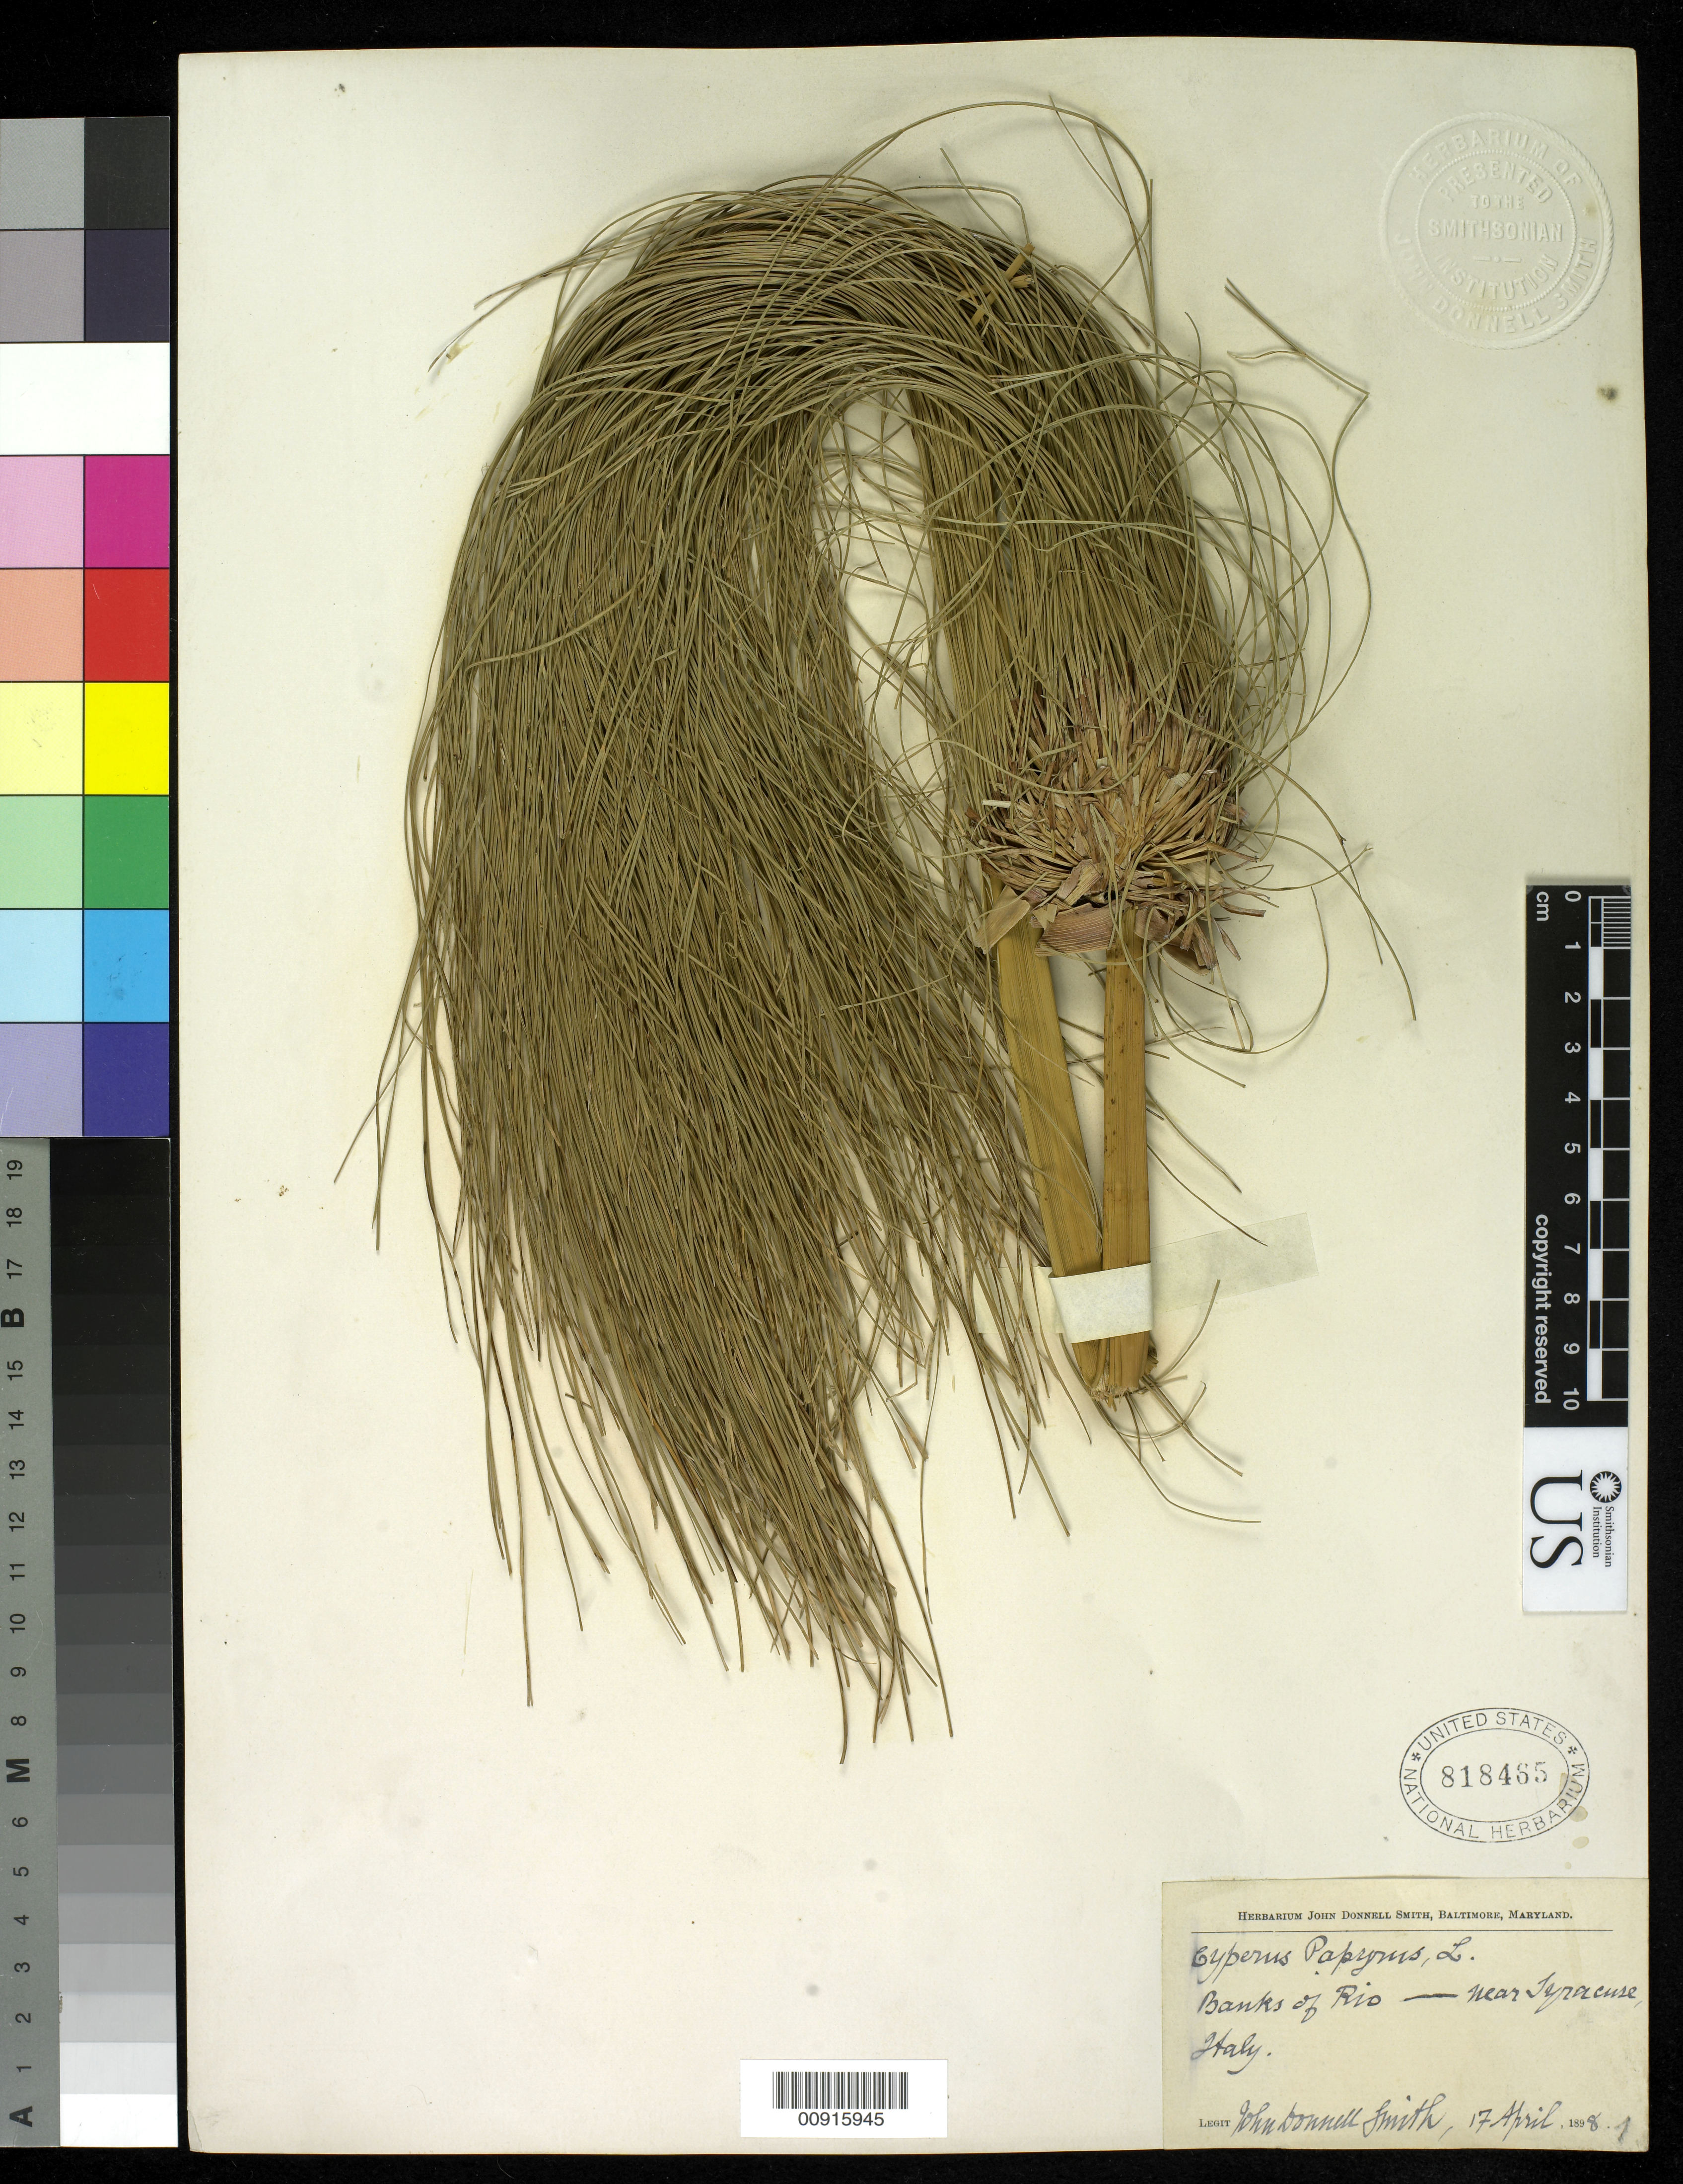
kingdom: Plantae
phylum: Tracheophyta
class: Liliopsida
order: Poales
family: Cyperaceae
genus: Cyperus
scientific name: Cyperus papyrus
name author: L.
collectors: J. Donnell Smith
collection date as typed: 17 Apr 1898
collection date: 1898-04-17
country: Italy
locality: Banks of rio -- near Syracuse, Italy.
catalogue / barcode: US 818465